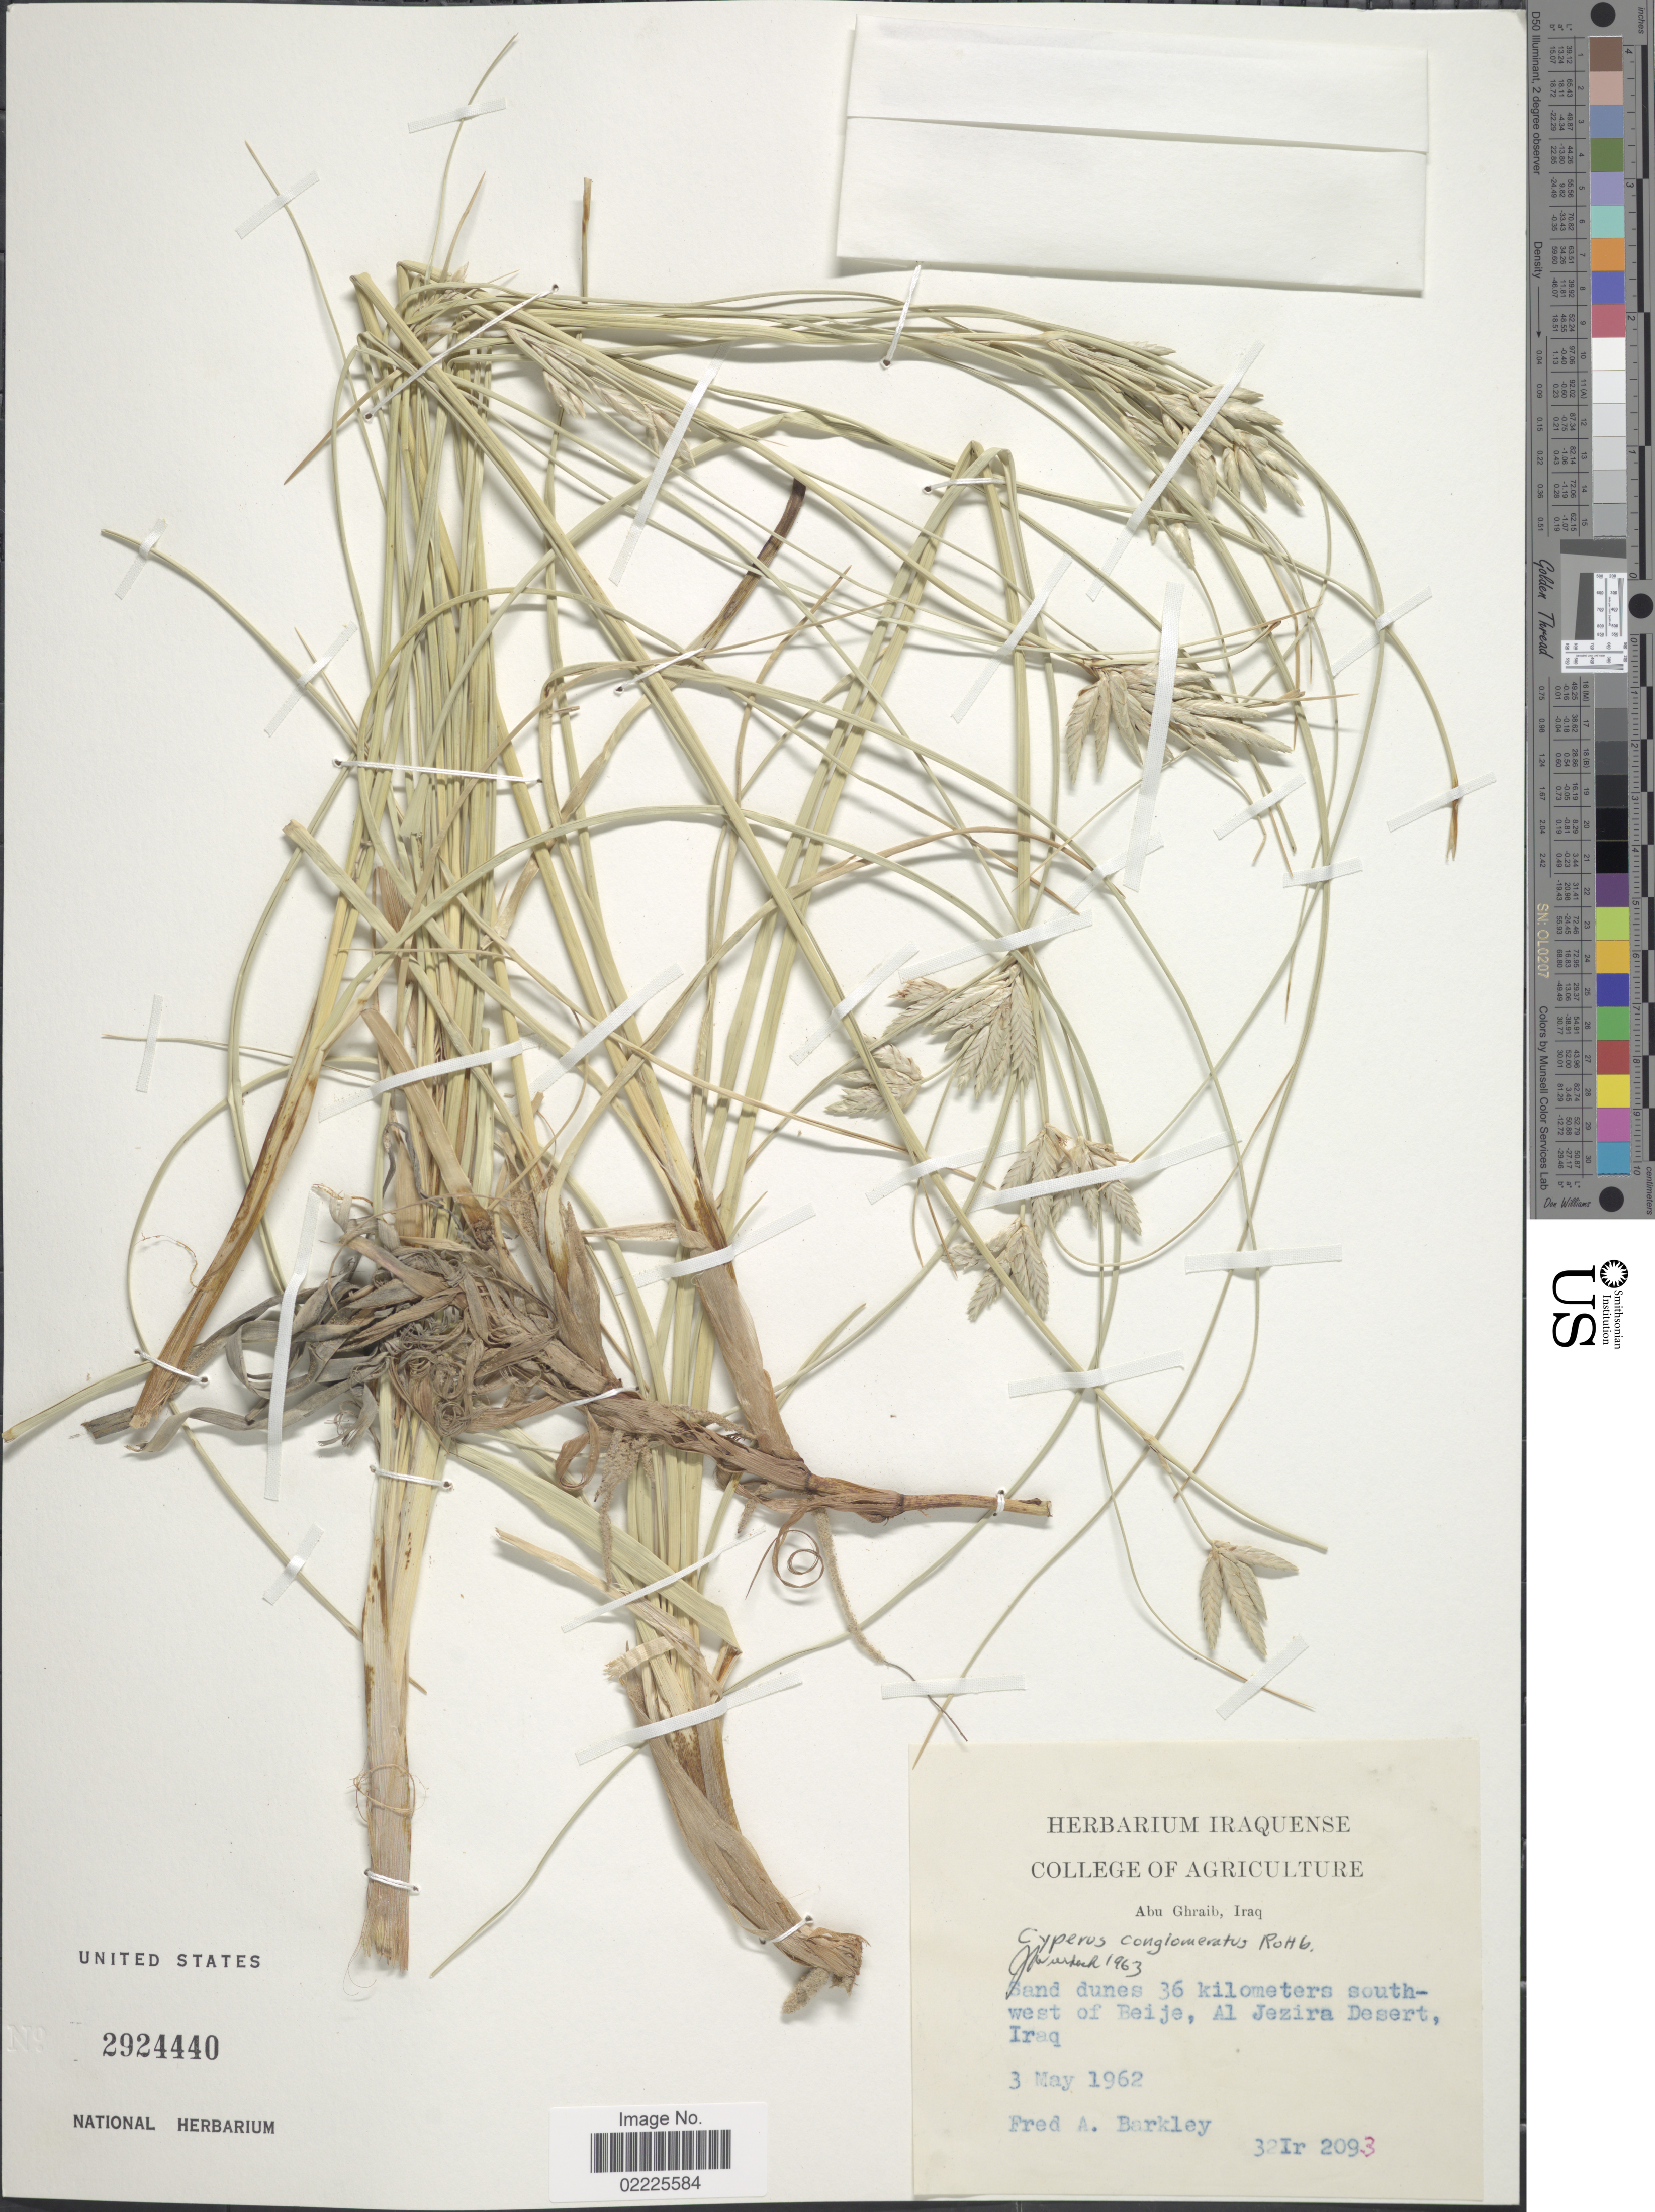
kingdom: Plantae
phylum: Tracheophyta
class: Liliopsida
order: Poales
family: Cyperaceae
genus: Cyperus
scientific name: Cyperus conglomeratus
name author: Rottb.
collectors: F. A. Barkley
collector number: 32Ir2093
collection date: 1962-05-03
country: Iraq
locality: Sand dunes 36 kilometers south-west of Beije, Al Jezira Desert.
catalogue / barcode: US 2924440